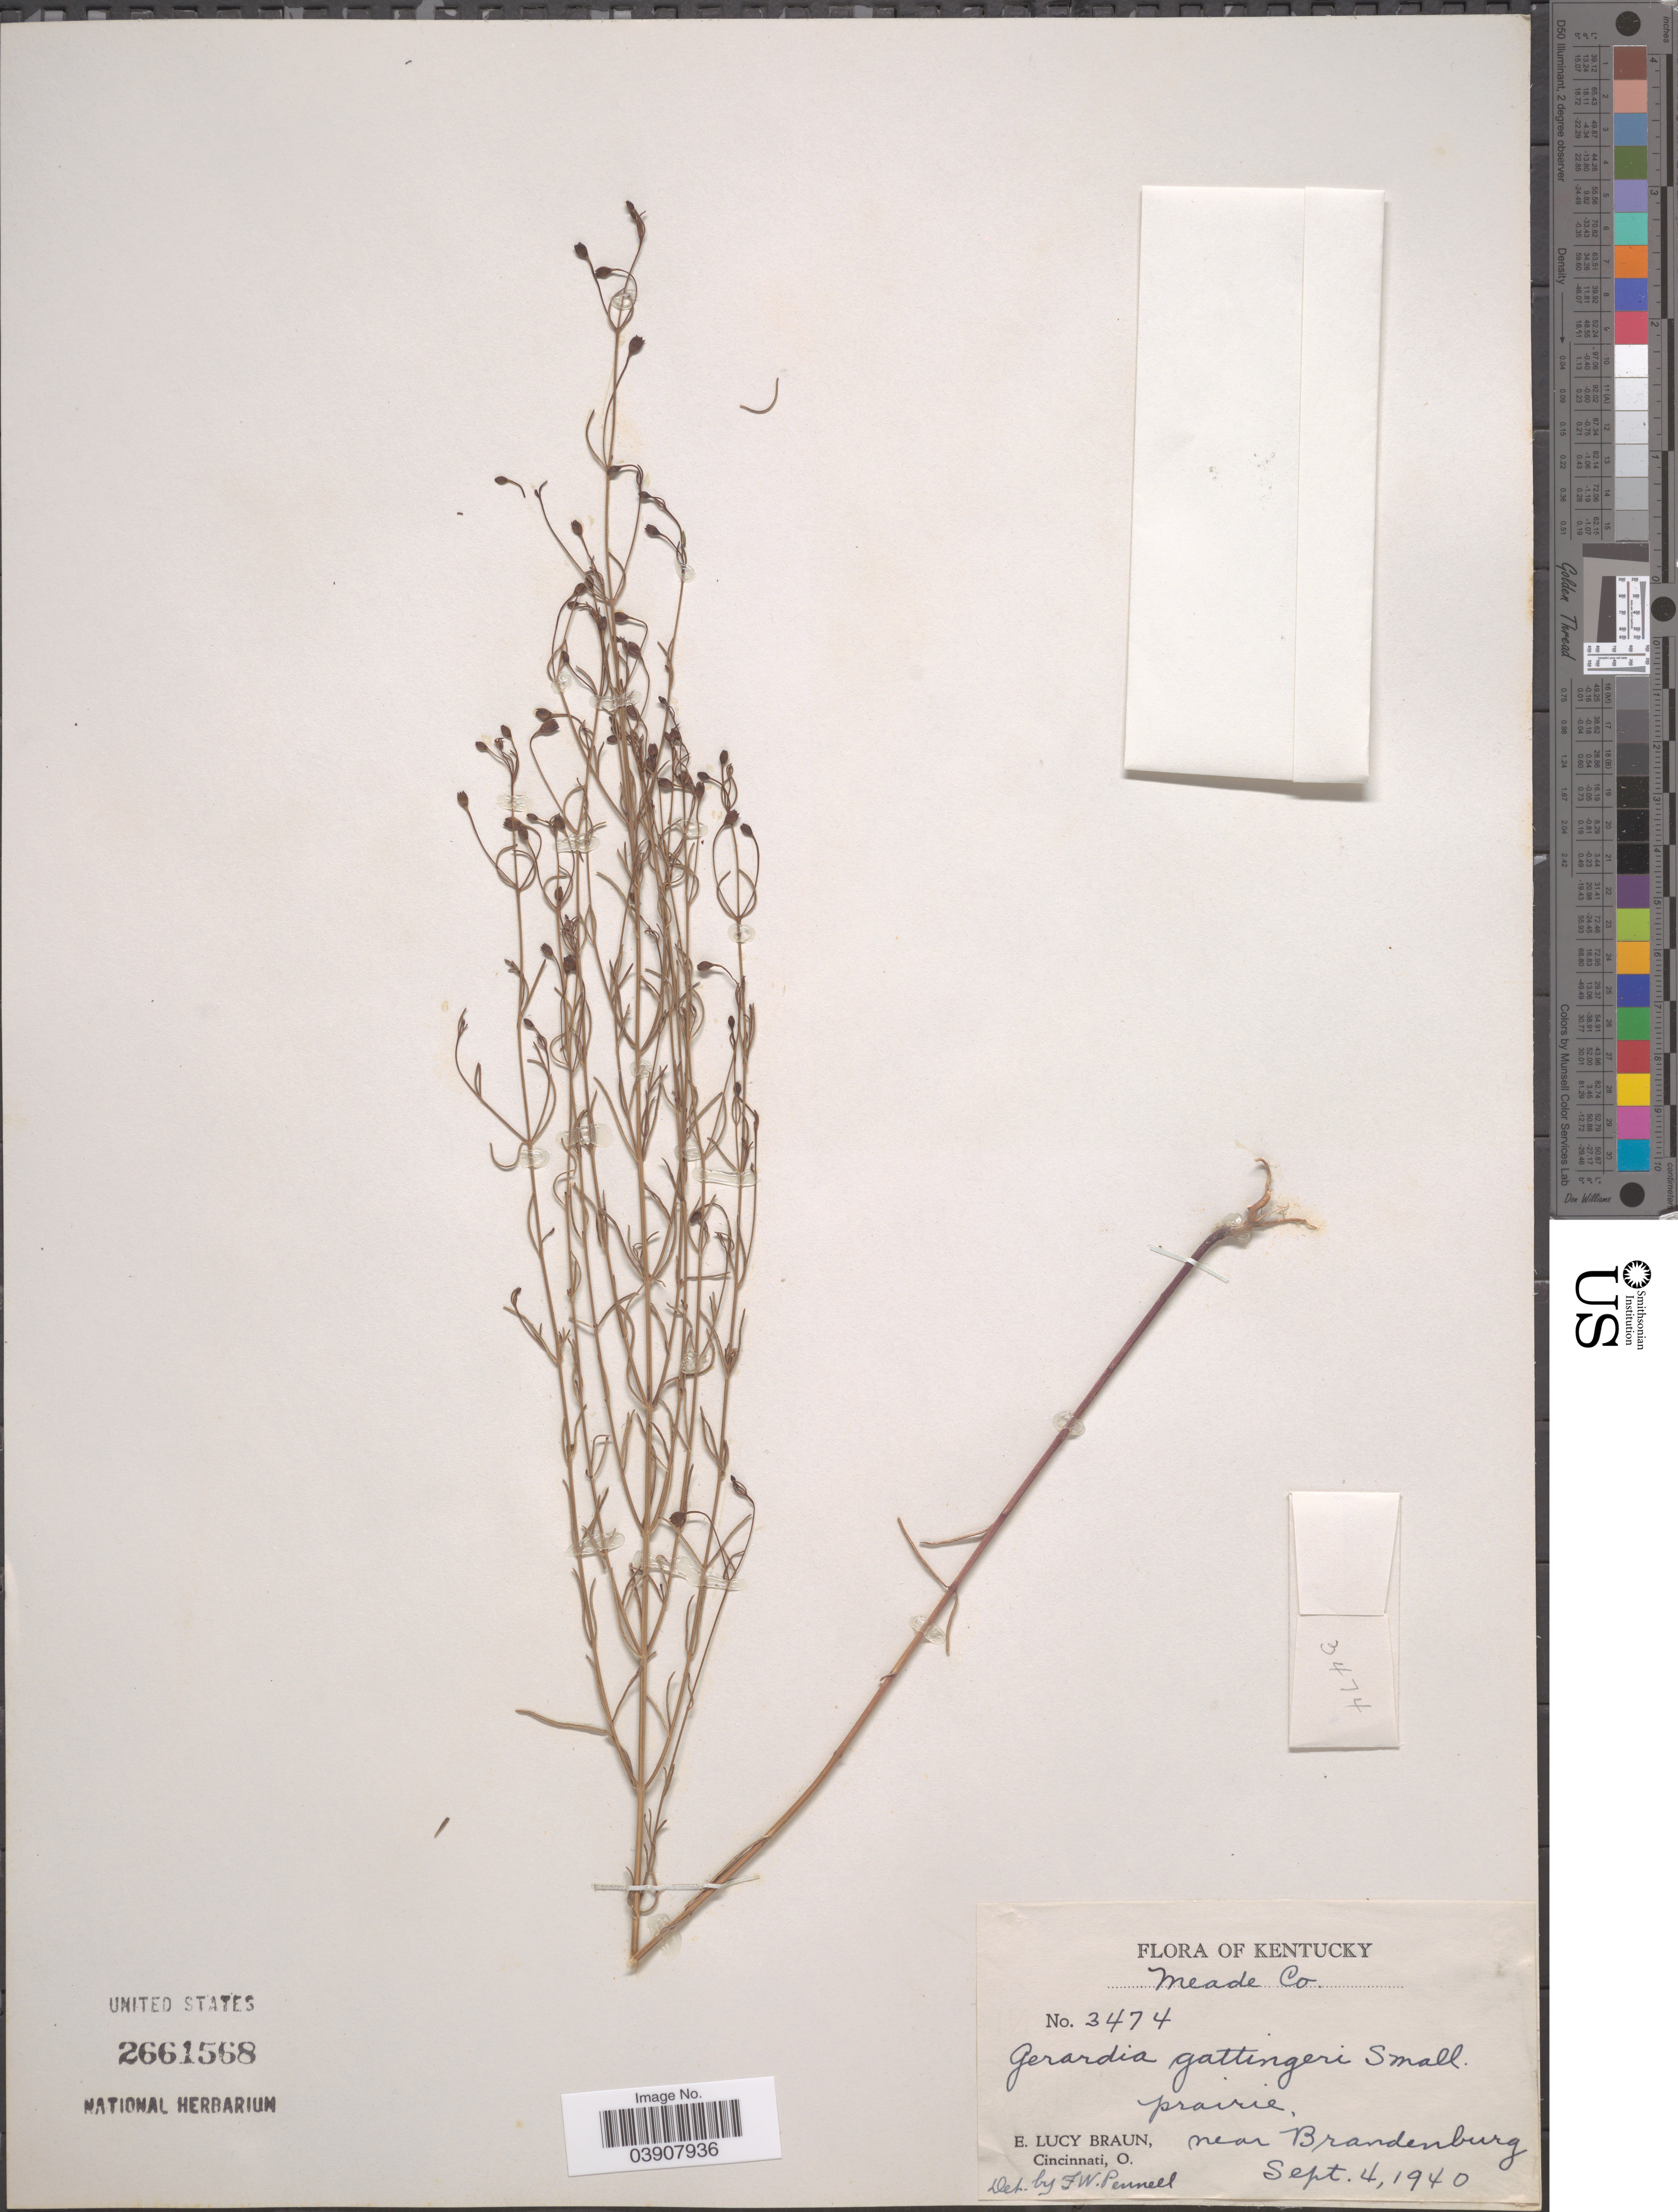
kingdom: Plantae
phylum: Tracheophyta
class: Magnoliopsida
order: Lamiales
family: Orobanchaceae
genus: Agalinis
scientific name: Agalinis gattingeri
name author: (Small) Small ex Britton & A. Br.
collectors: E. L. Braun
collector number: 3474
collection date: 1940-09-04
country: United States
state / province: Kentucky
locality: Meade Co. Near Brandenburg.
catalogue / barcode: US 2661568